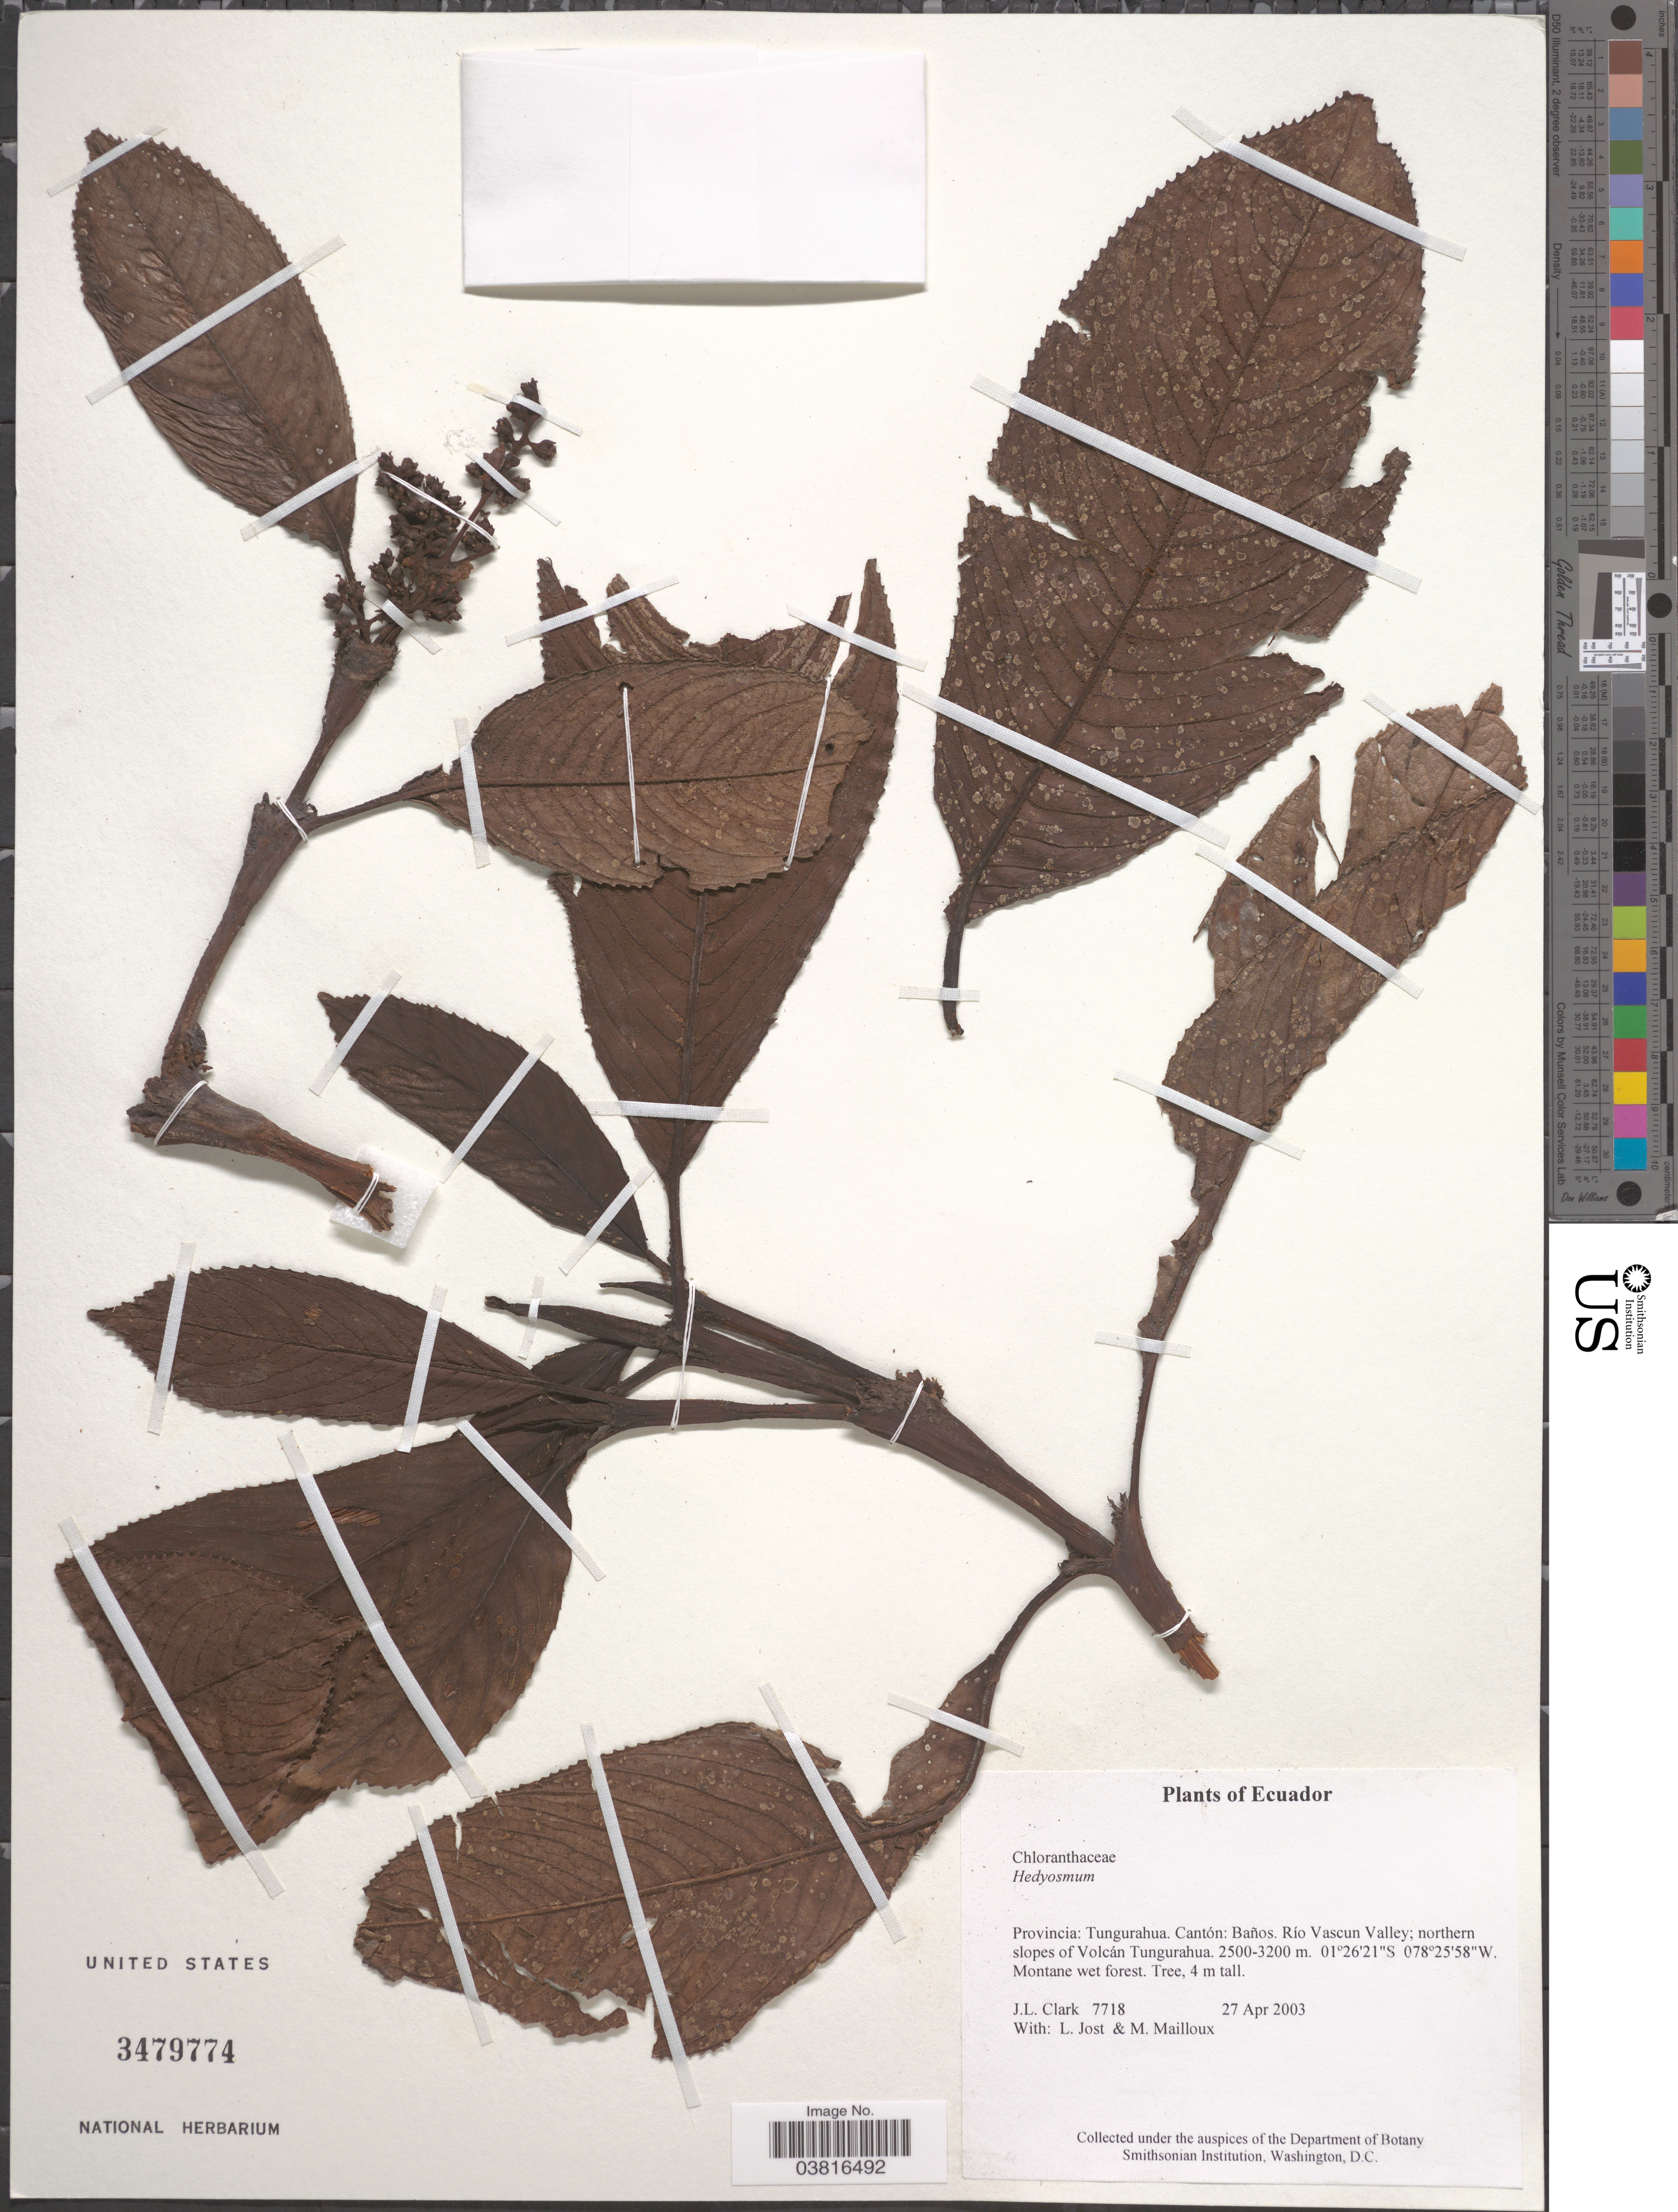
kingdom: Plantae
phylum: Tracheophyta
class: Magnoliopsida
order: Chloranthales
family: Chloranthaceae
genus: Hedyosmum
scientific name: Hedyosmum sp.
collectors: J. L. Clark, L. Jost & M. Mailloux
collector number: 7718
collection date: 2003-04-27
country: Ecuador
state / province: Tungurahua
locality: Cantón: Baños. Río Vascun Valley; northern slopes of Volcán Tungurahua.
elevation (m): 2500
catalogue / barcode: US 3479774